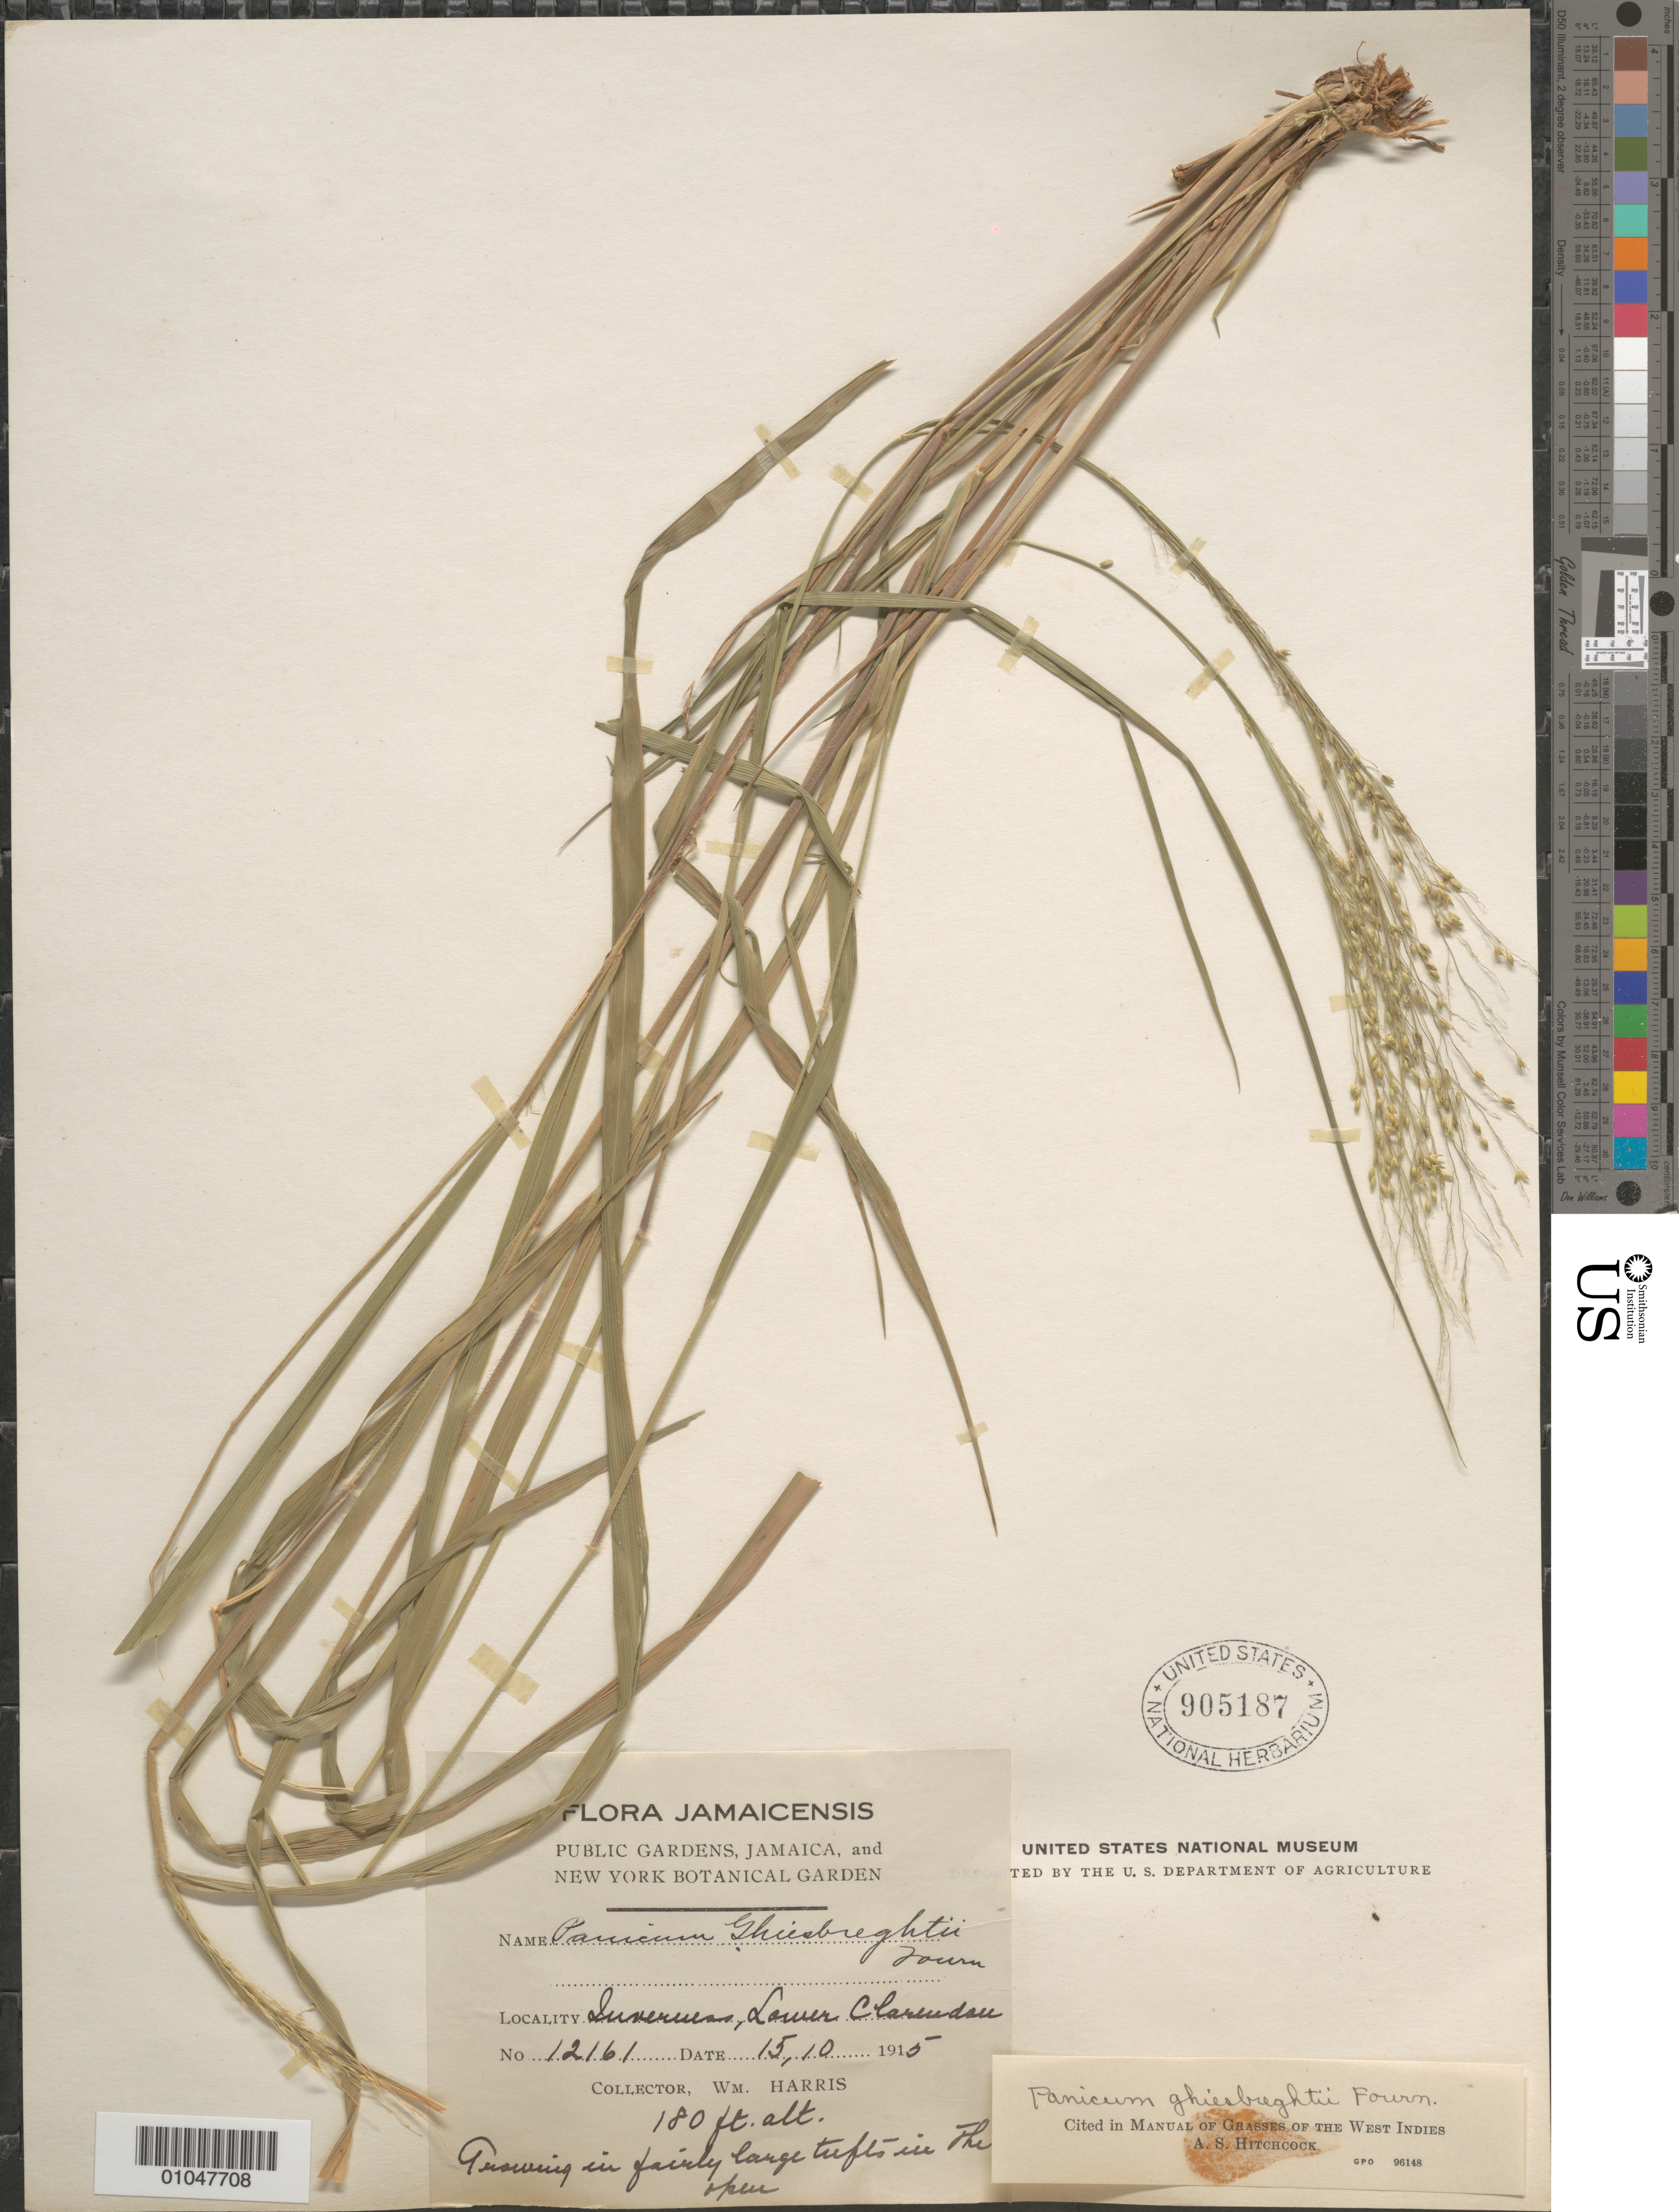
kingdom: Plantae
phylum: Tracheophyta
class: Liliopsida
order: Poales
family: Poaceae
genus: Panicum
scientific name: Panicum ghiesbreghtii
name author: E. Fourn.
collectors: W. Harris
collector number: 12161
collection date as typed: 15 Oct 1915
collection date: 1915-10-15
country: Jamaica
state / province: Clarendon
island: Jamaica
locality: Suverens [sp], Lower Clarendon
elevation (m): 55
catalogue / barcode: US 905187